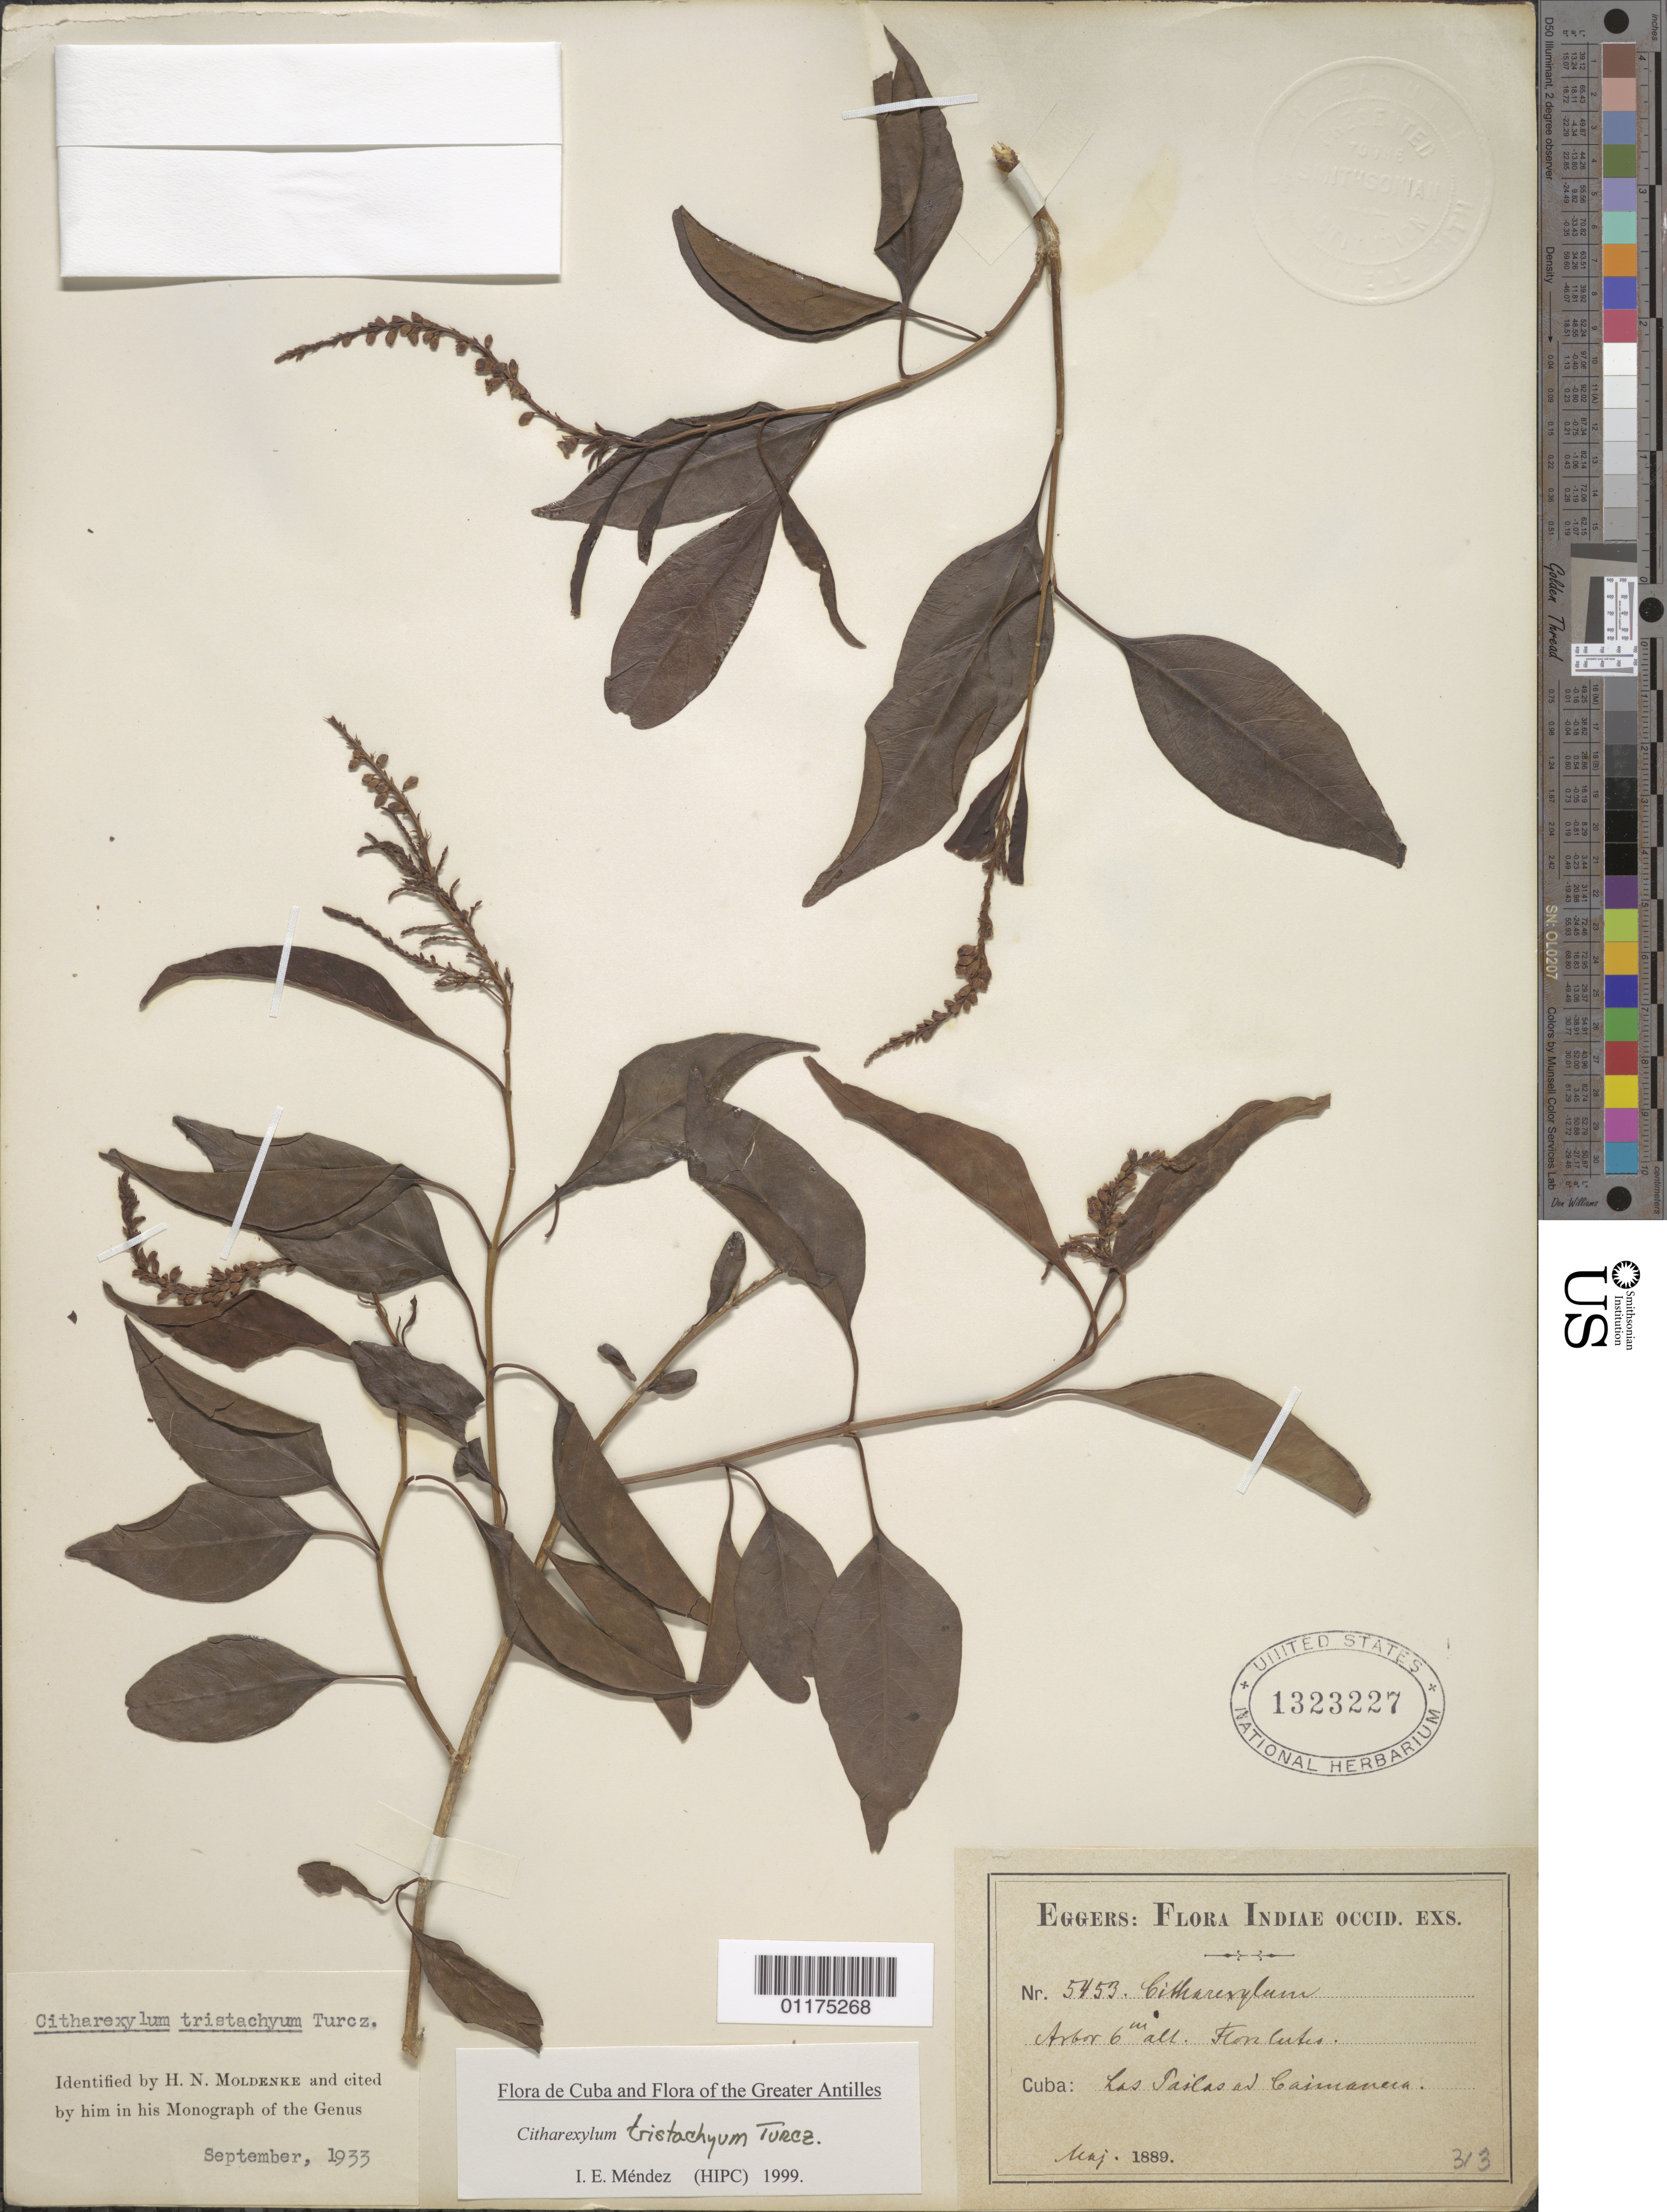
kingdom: Plantae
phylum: Tracheophyta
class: Magnoliopsida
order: Lamiales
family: Verbenaceae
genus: Citharexylum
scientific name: Citharexylum tristachyum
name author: Turcz.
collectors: -. Eggers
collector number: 313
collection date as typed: May 1889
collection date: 1889-05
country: Cuba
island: Cuba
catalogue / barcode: US 1323227